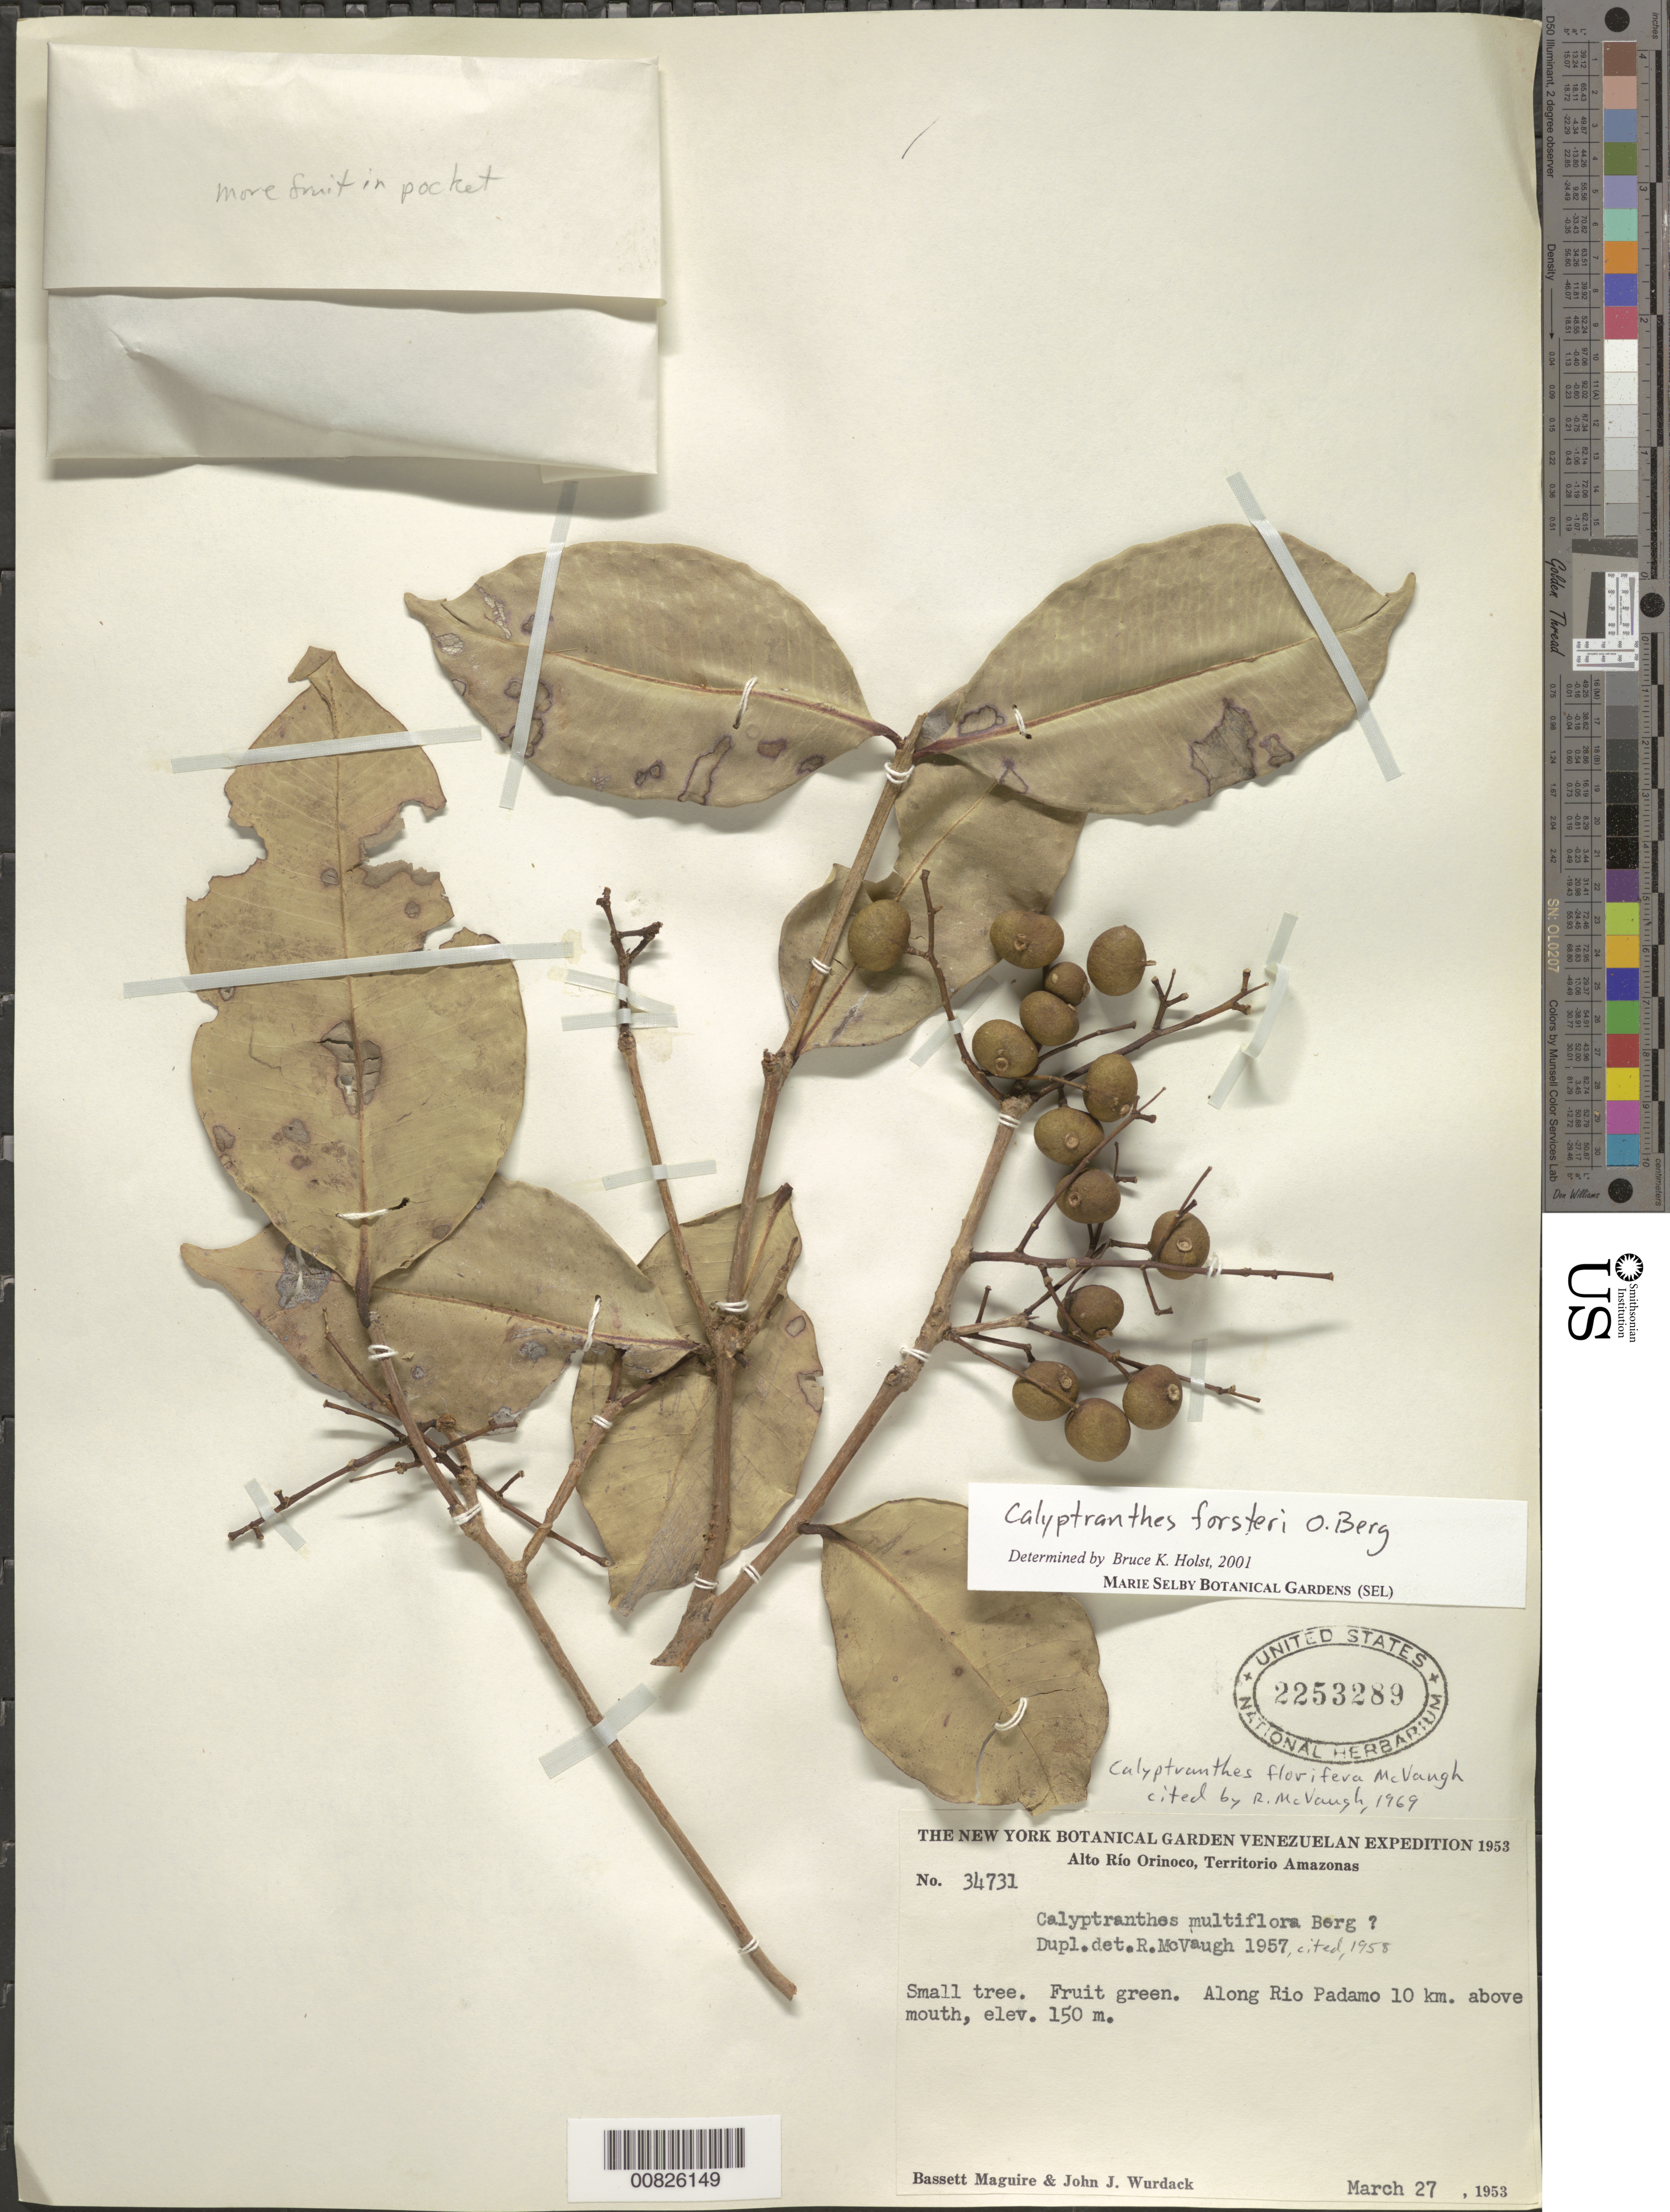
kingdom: Plantae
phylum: Tracheophyta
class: Magnoliopsida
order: Myrtales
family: Myrtaceae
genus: Myrcia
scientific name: Myrcia neoforsteri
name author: A.R. Lourenço & E. Lucas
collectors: B. Maguire & J. J. Wurdack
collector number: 34731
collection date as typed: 27-Mar-53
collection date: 1953-03-27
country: Venezuela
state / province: Amazonas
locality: Alto Río Orinoco, Río Padamo, 10 km above mouth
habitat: Along river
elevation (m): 150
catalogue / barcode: US 2253289